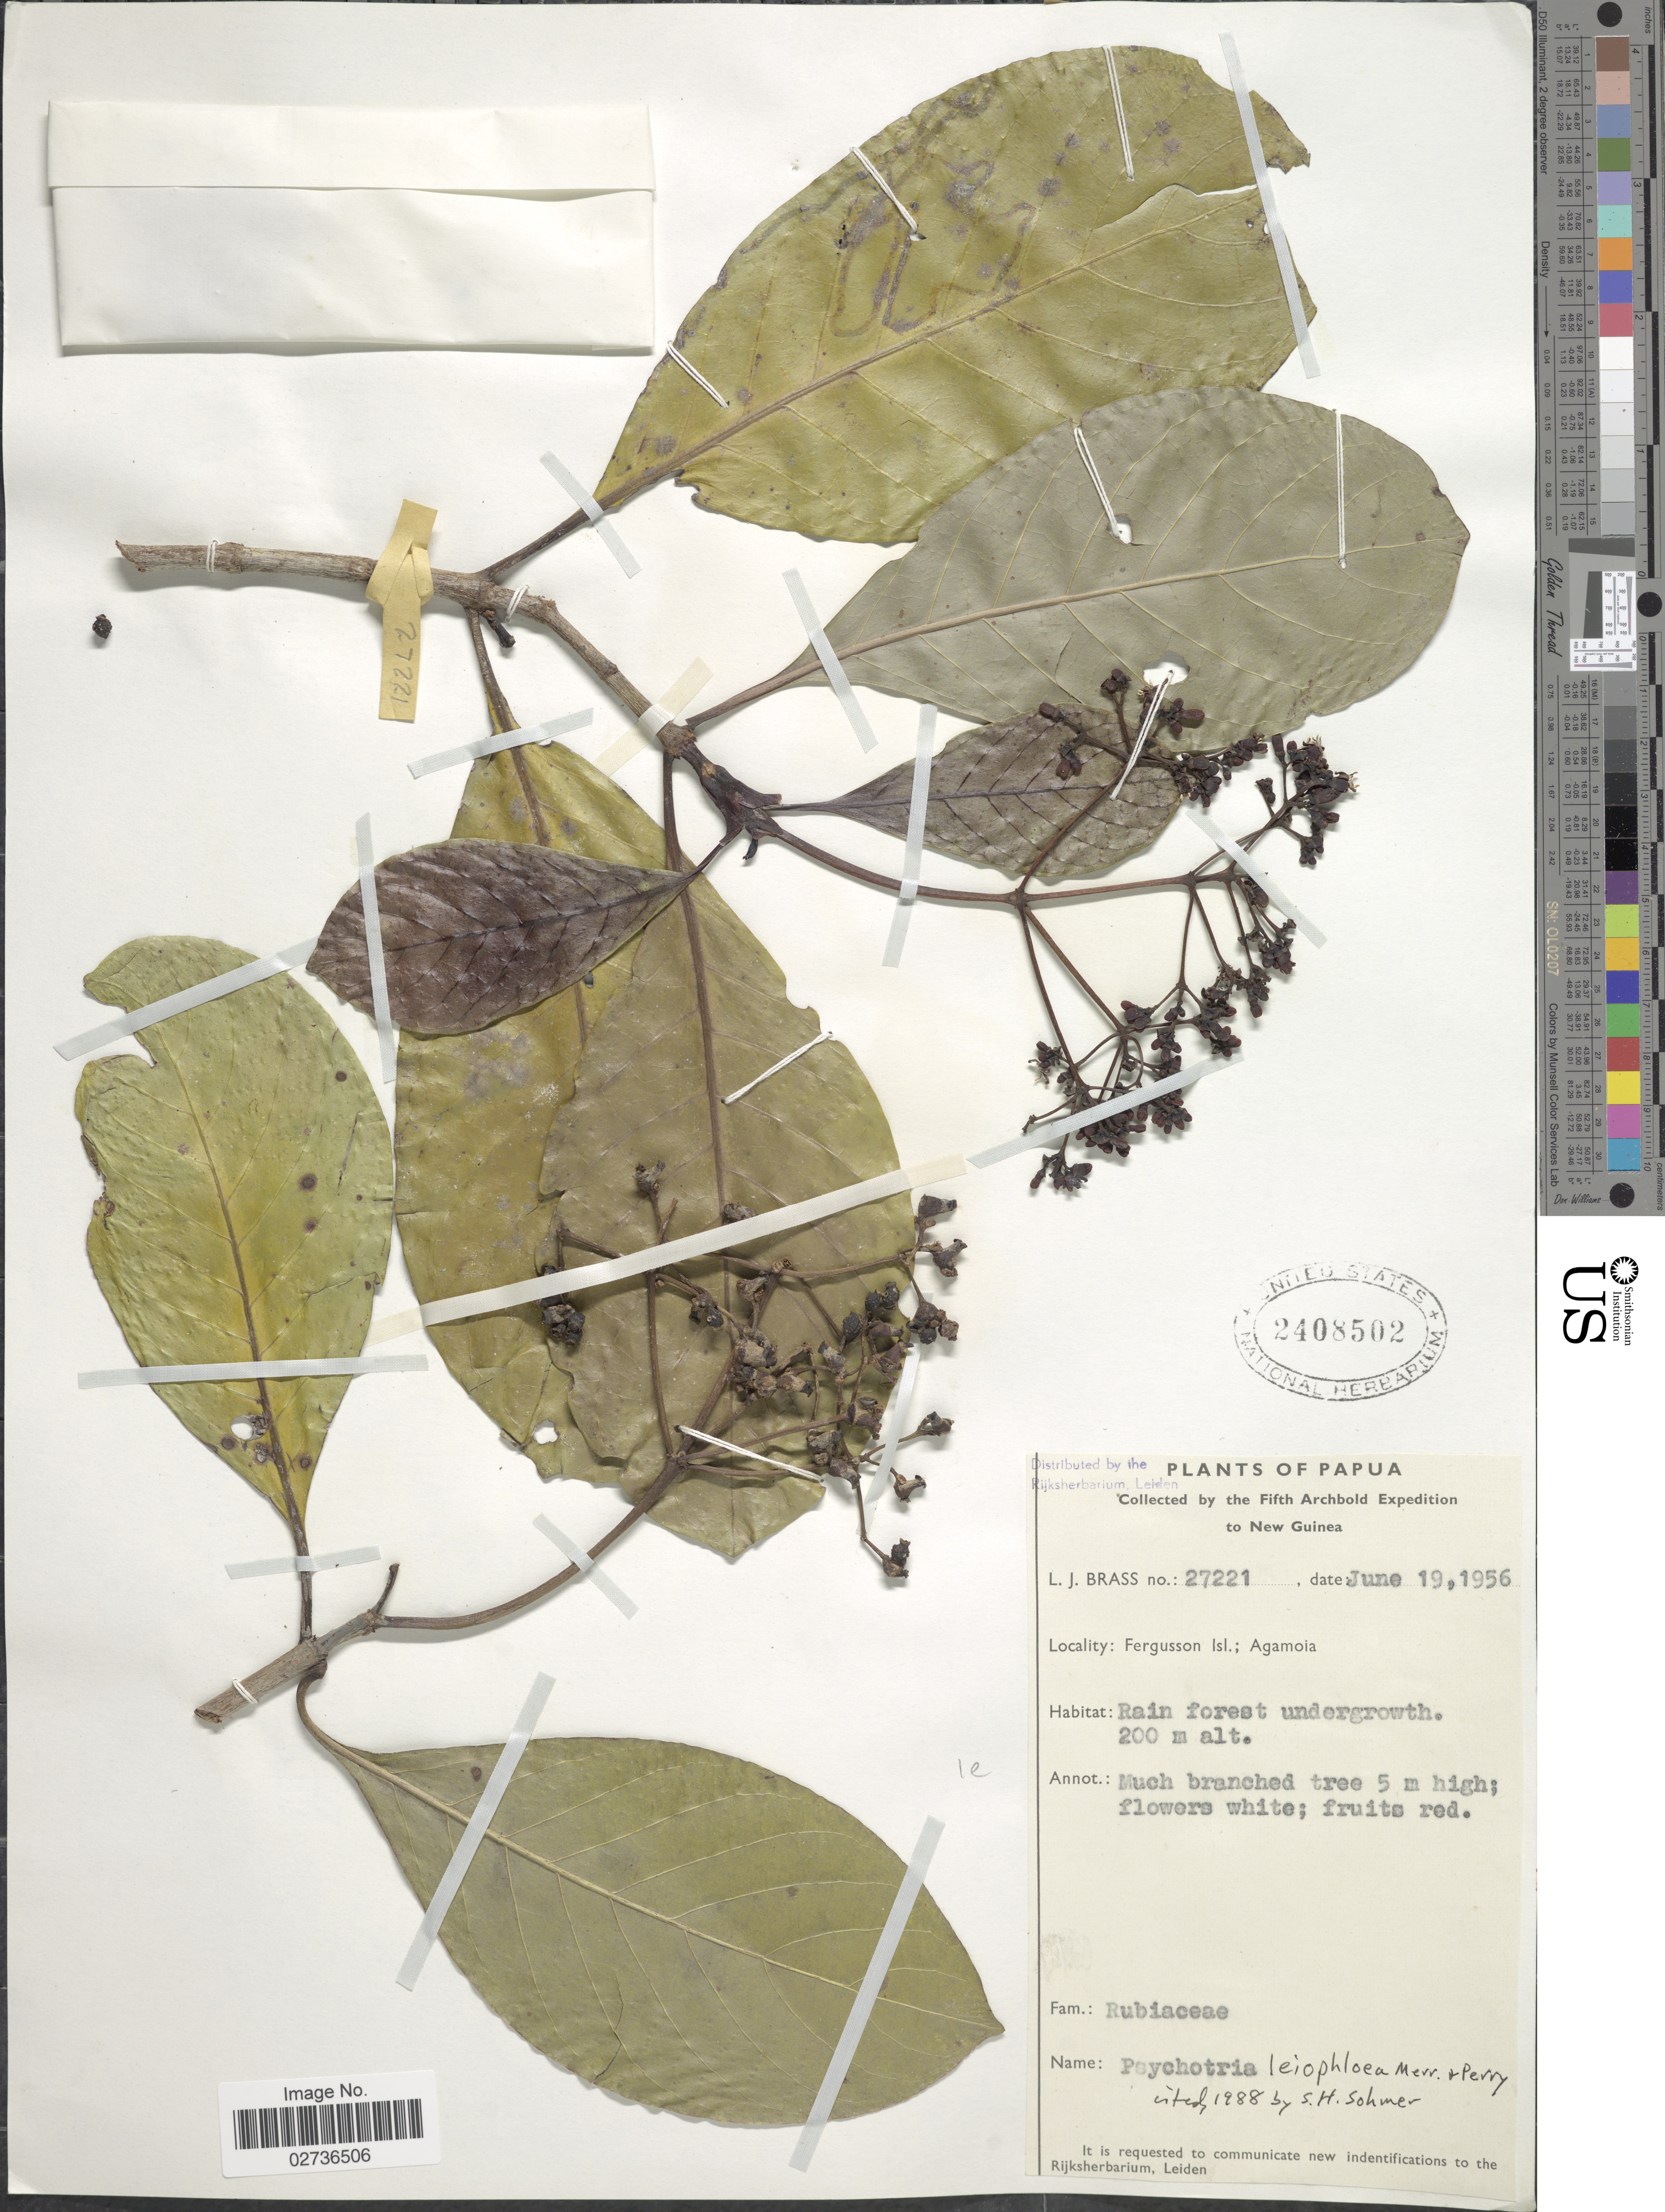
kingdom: Plantae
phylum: Tracheophyta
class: Magnoliopsida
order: Gentianales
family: Rubiaceae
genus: Psychotria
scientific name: Psychotria leiophloea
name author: Merr. & L.M. Perry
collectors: L. J. Brass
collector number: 27221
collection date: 1956-06-19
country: Papua New Guinea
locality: New Guinea, Fergusson Ils., Agamoia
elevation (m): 200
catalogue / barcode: US 2408502